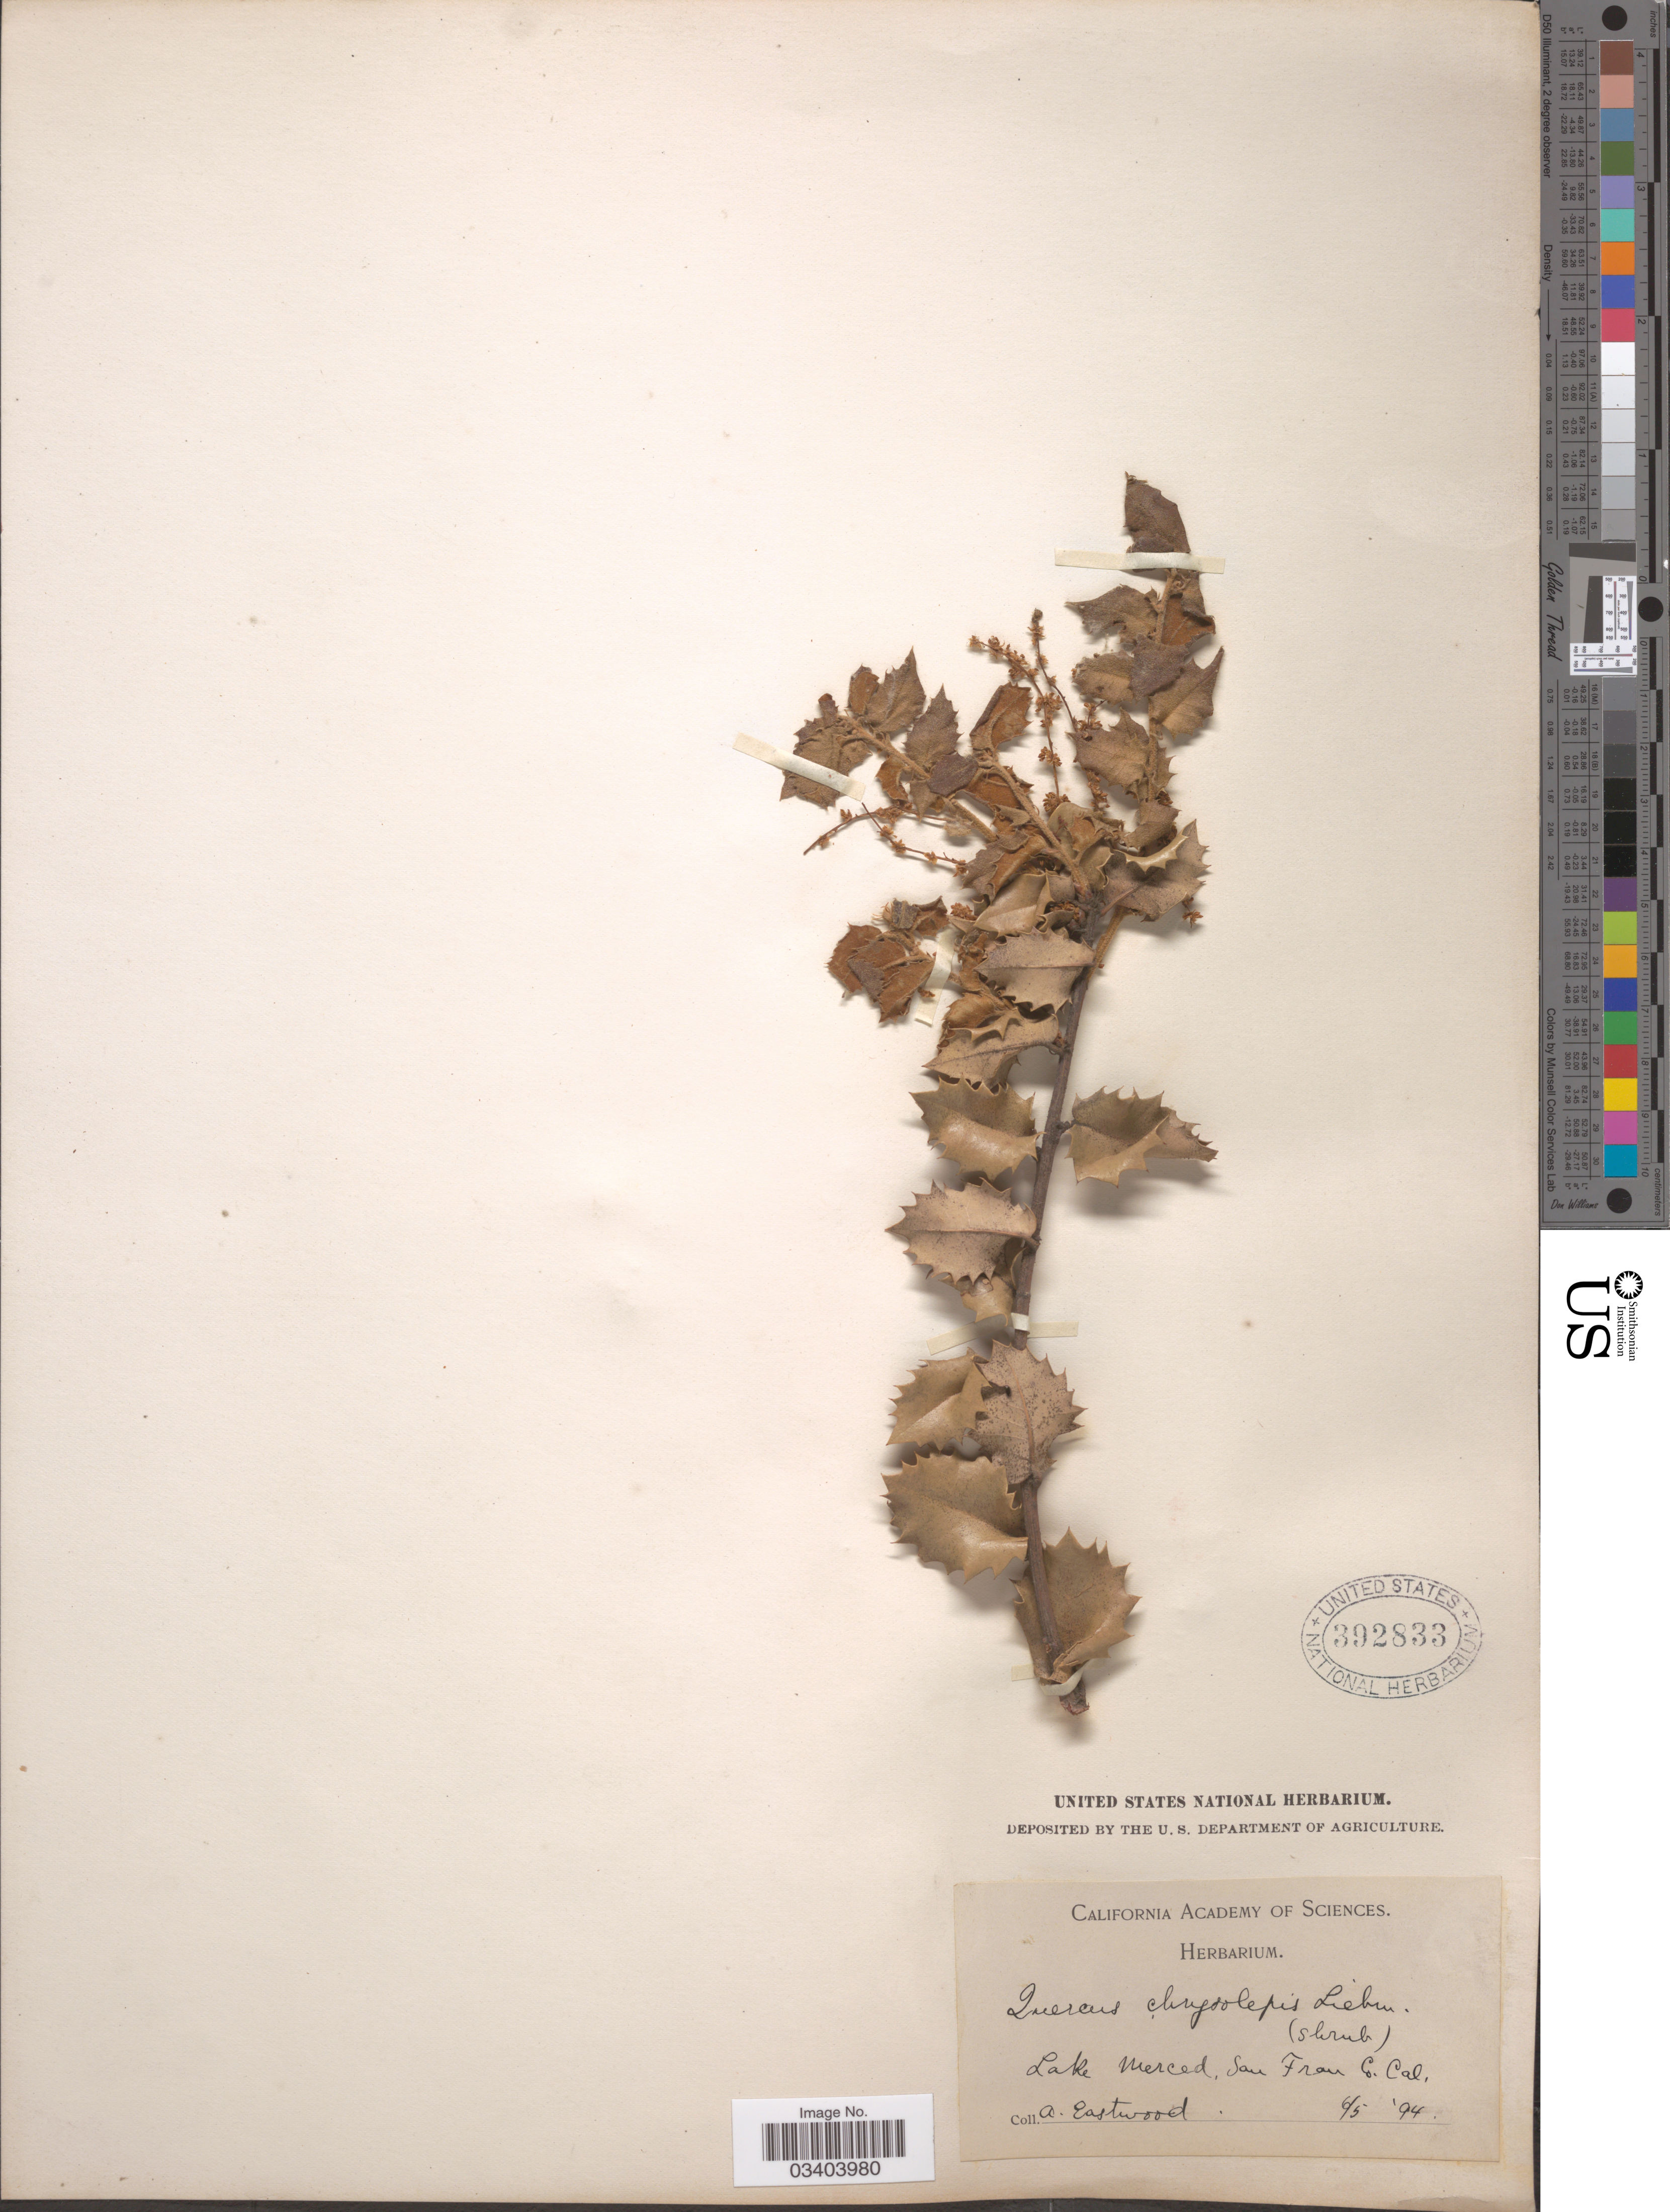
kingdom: Plantae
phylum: Tracheophyta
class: Magnoliopsida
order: Fagales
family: Fagaceae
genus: Quercus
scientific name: Quercus chrysolepis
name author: Liebm.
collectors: A. Eastwood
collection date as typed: Transcribed d/m/y: 5/6/94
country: United States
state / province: California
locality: Lake Merced, San Fran Co.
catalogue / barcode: US 392833